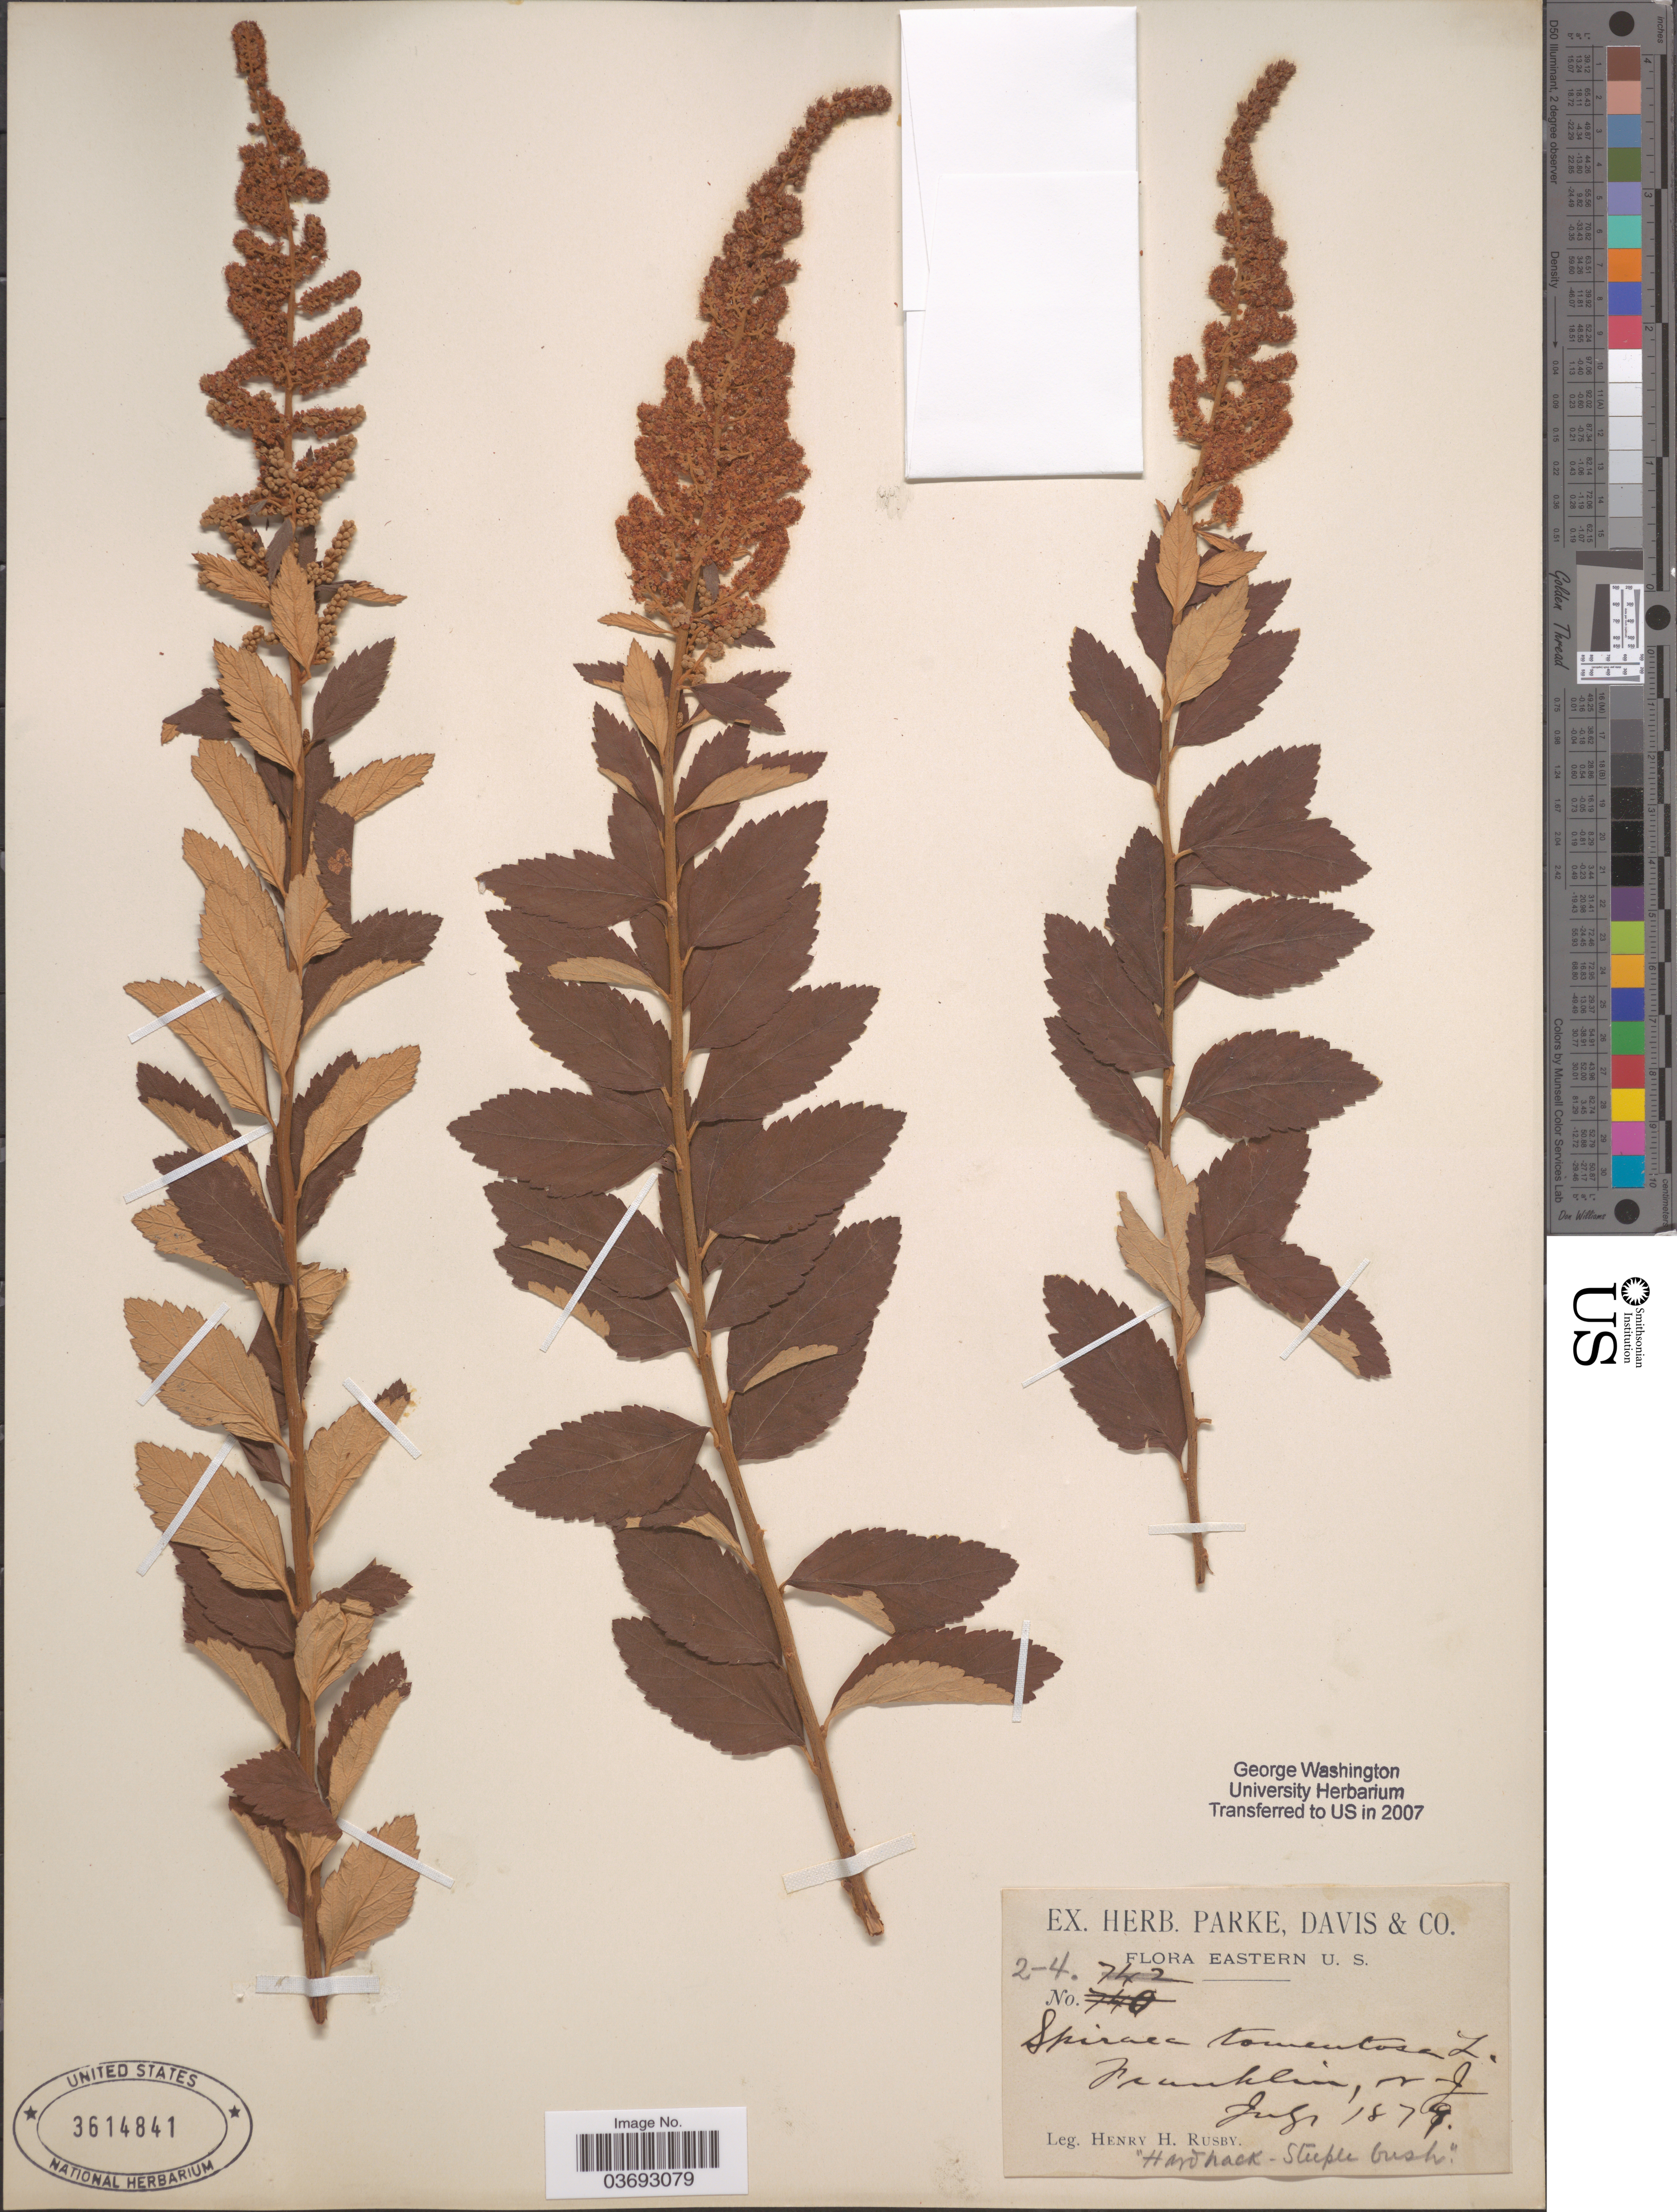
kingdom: Plantae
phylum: Tracheophyta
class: Magnoliopsida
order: Rosales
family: Rosaceae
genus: Spiraea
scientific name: Spiraea tomentulosa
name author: Rydb.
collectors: H. H. Rusby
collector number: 2-4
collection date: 1879-07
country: United States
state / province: New Jersey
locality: Eastern U. S. Franklin.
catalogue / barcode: US 3614841